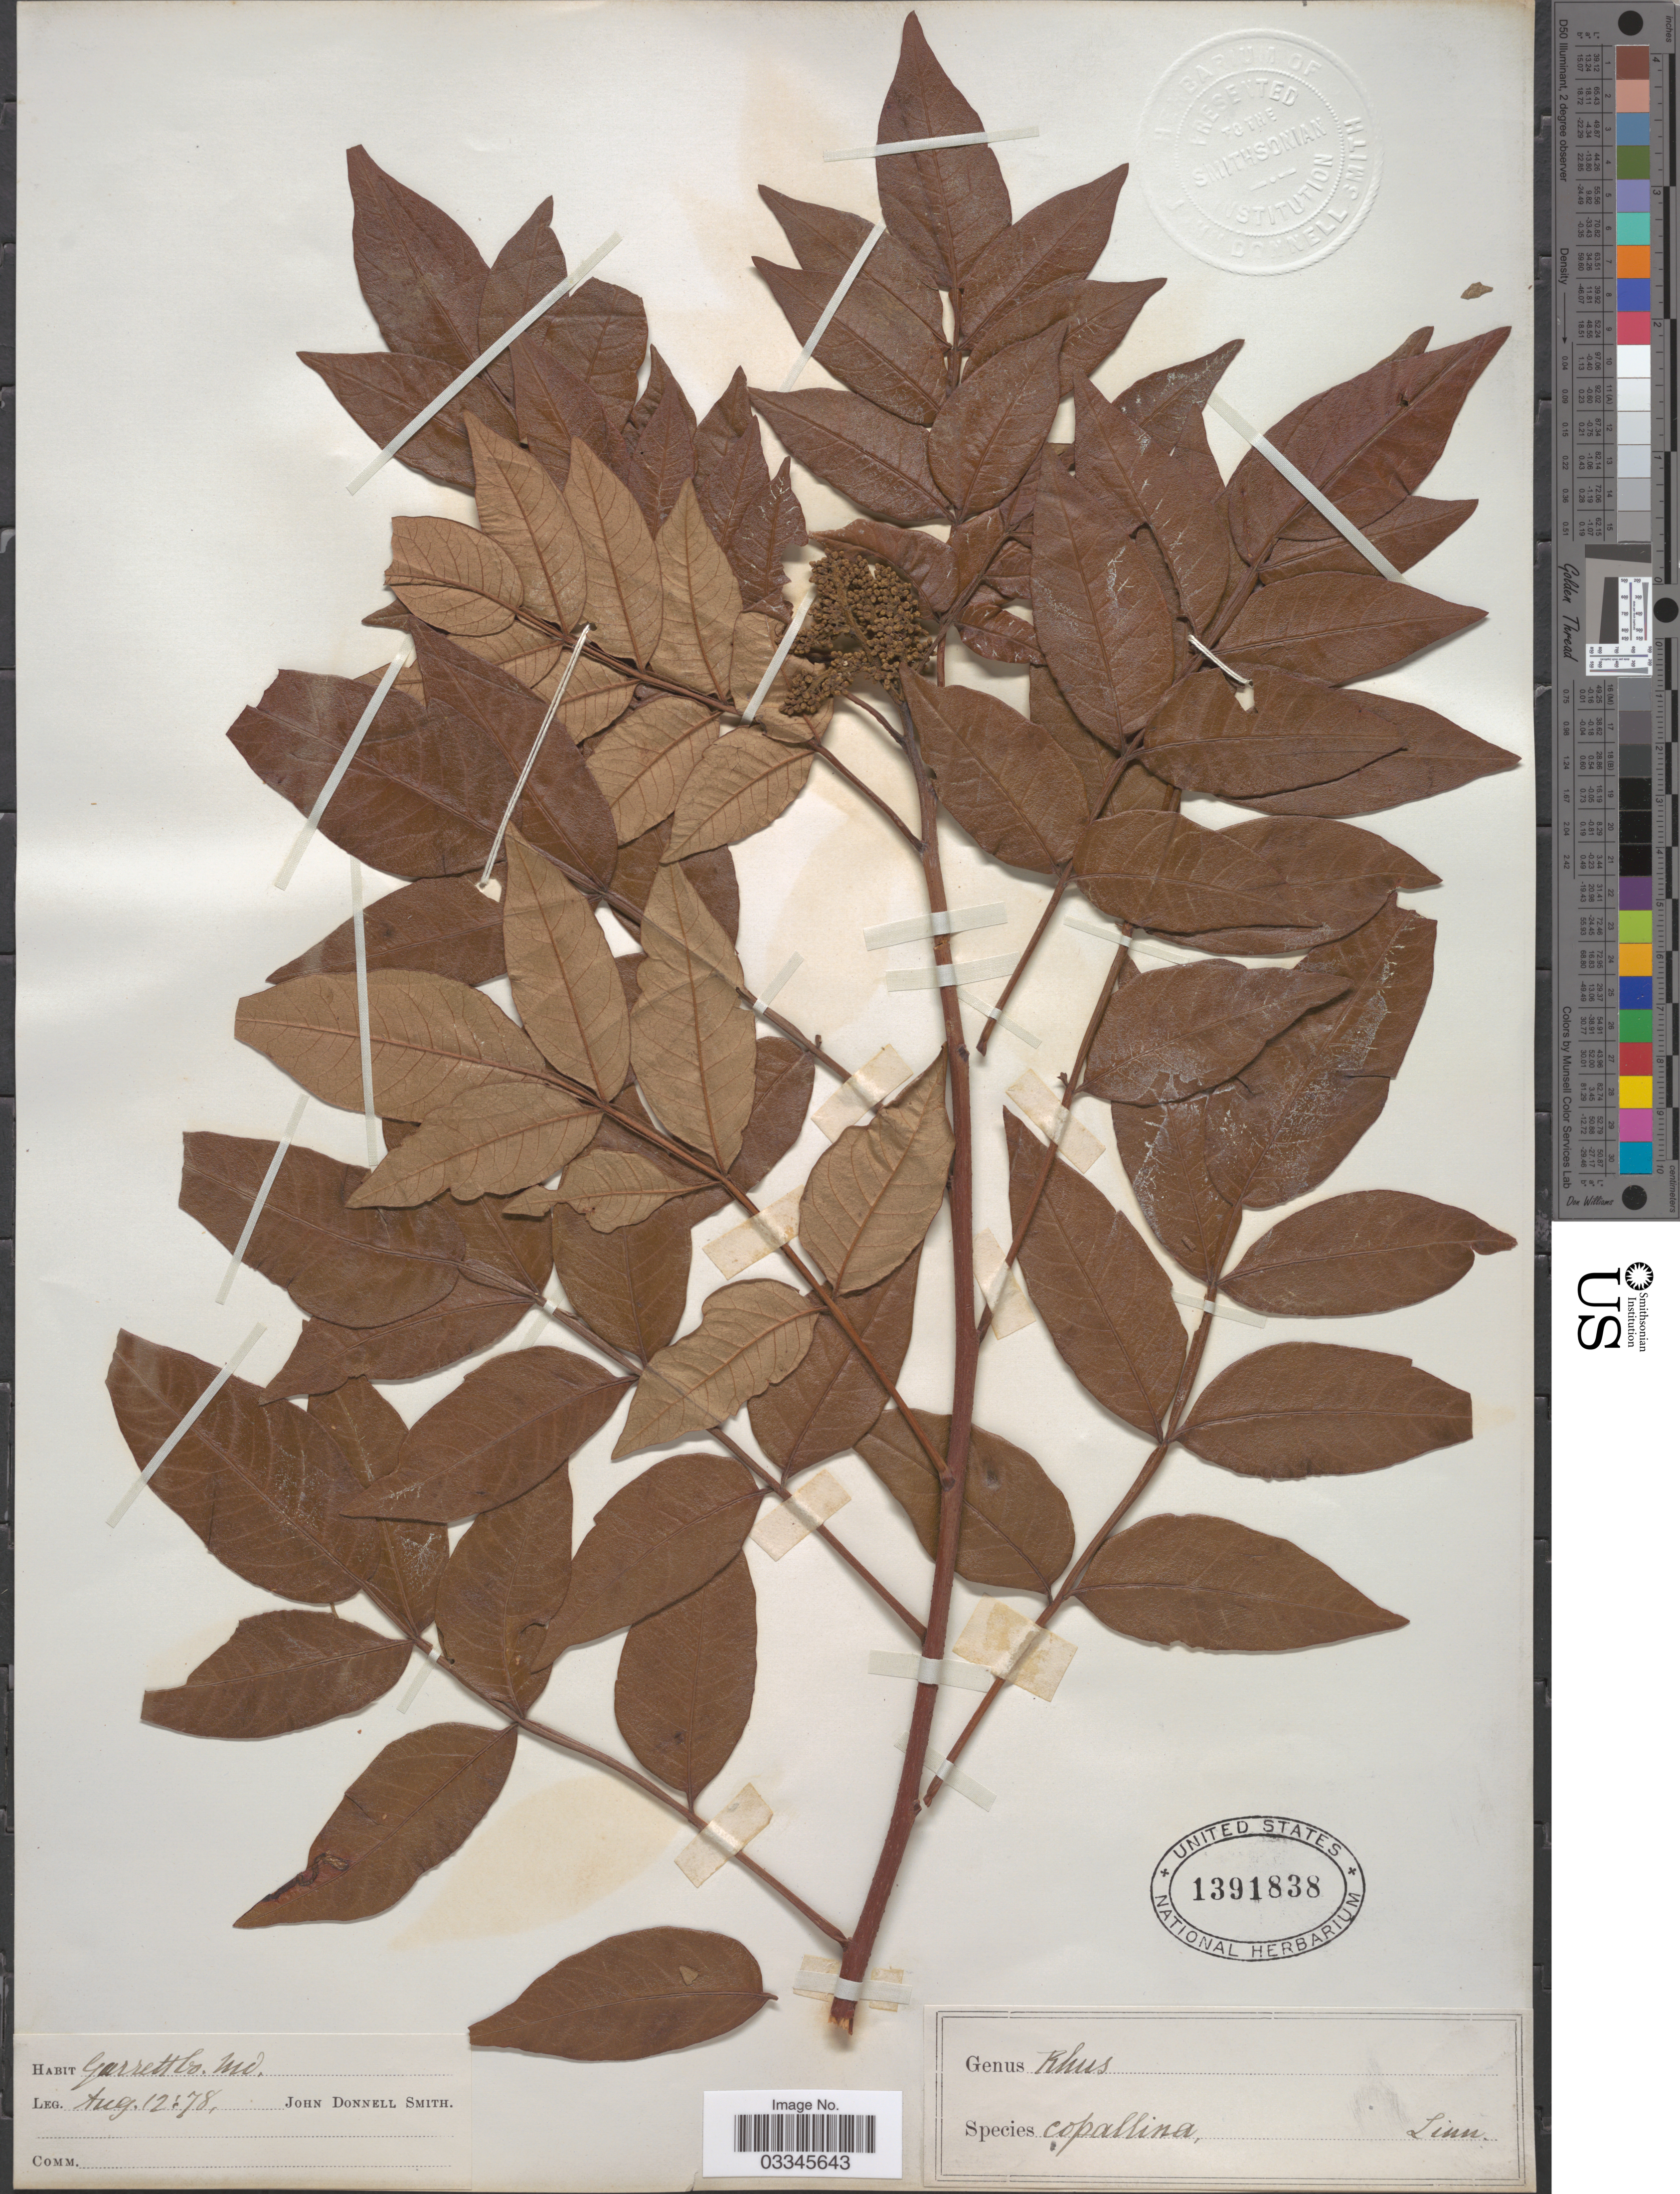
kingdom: Plantae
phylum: Tracheophyta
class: Magnoliopsida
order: Sapindales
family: Anacardiaceae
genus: Rhus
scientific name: Rhus copallinum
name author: L.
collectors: J. Donnell Smith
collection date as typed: Transcribed d/m/y: 12/8/78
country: United States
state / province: Maryland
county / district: Garrett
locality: Garrett Co.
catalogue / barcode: US 1391838